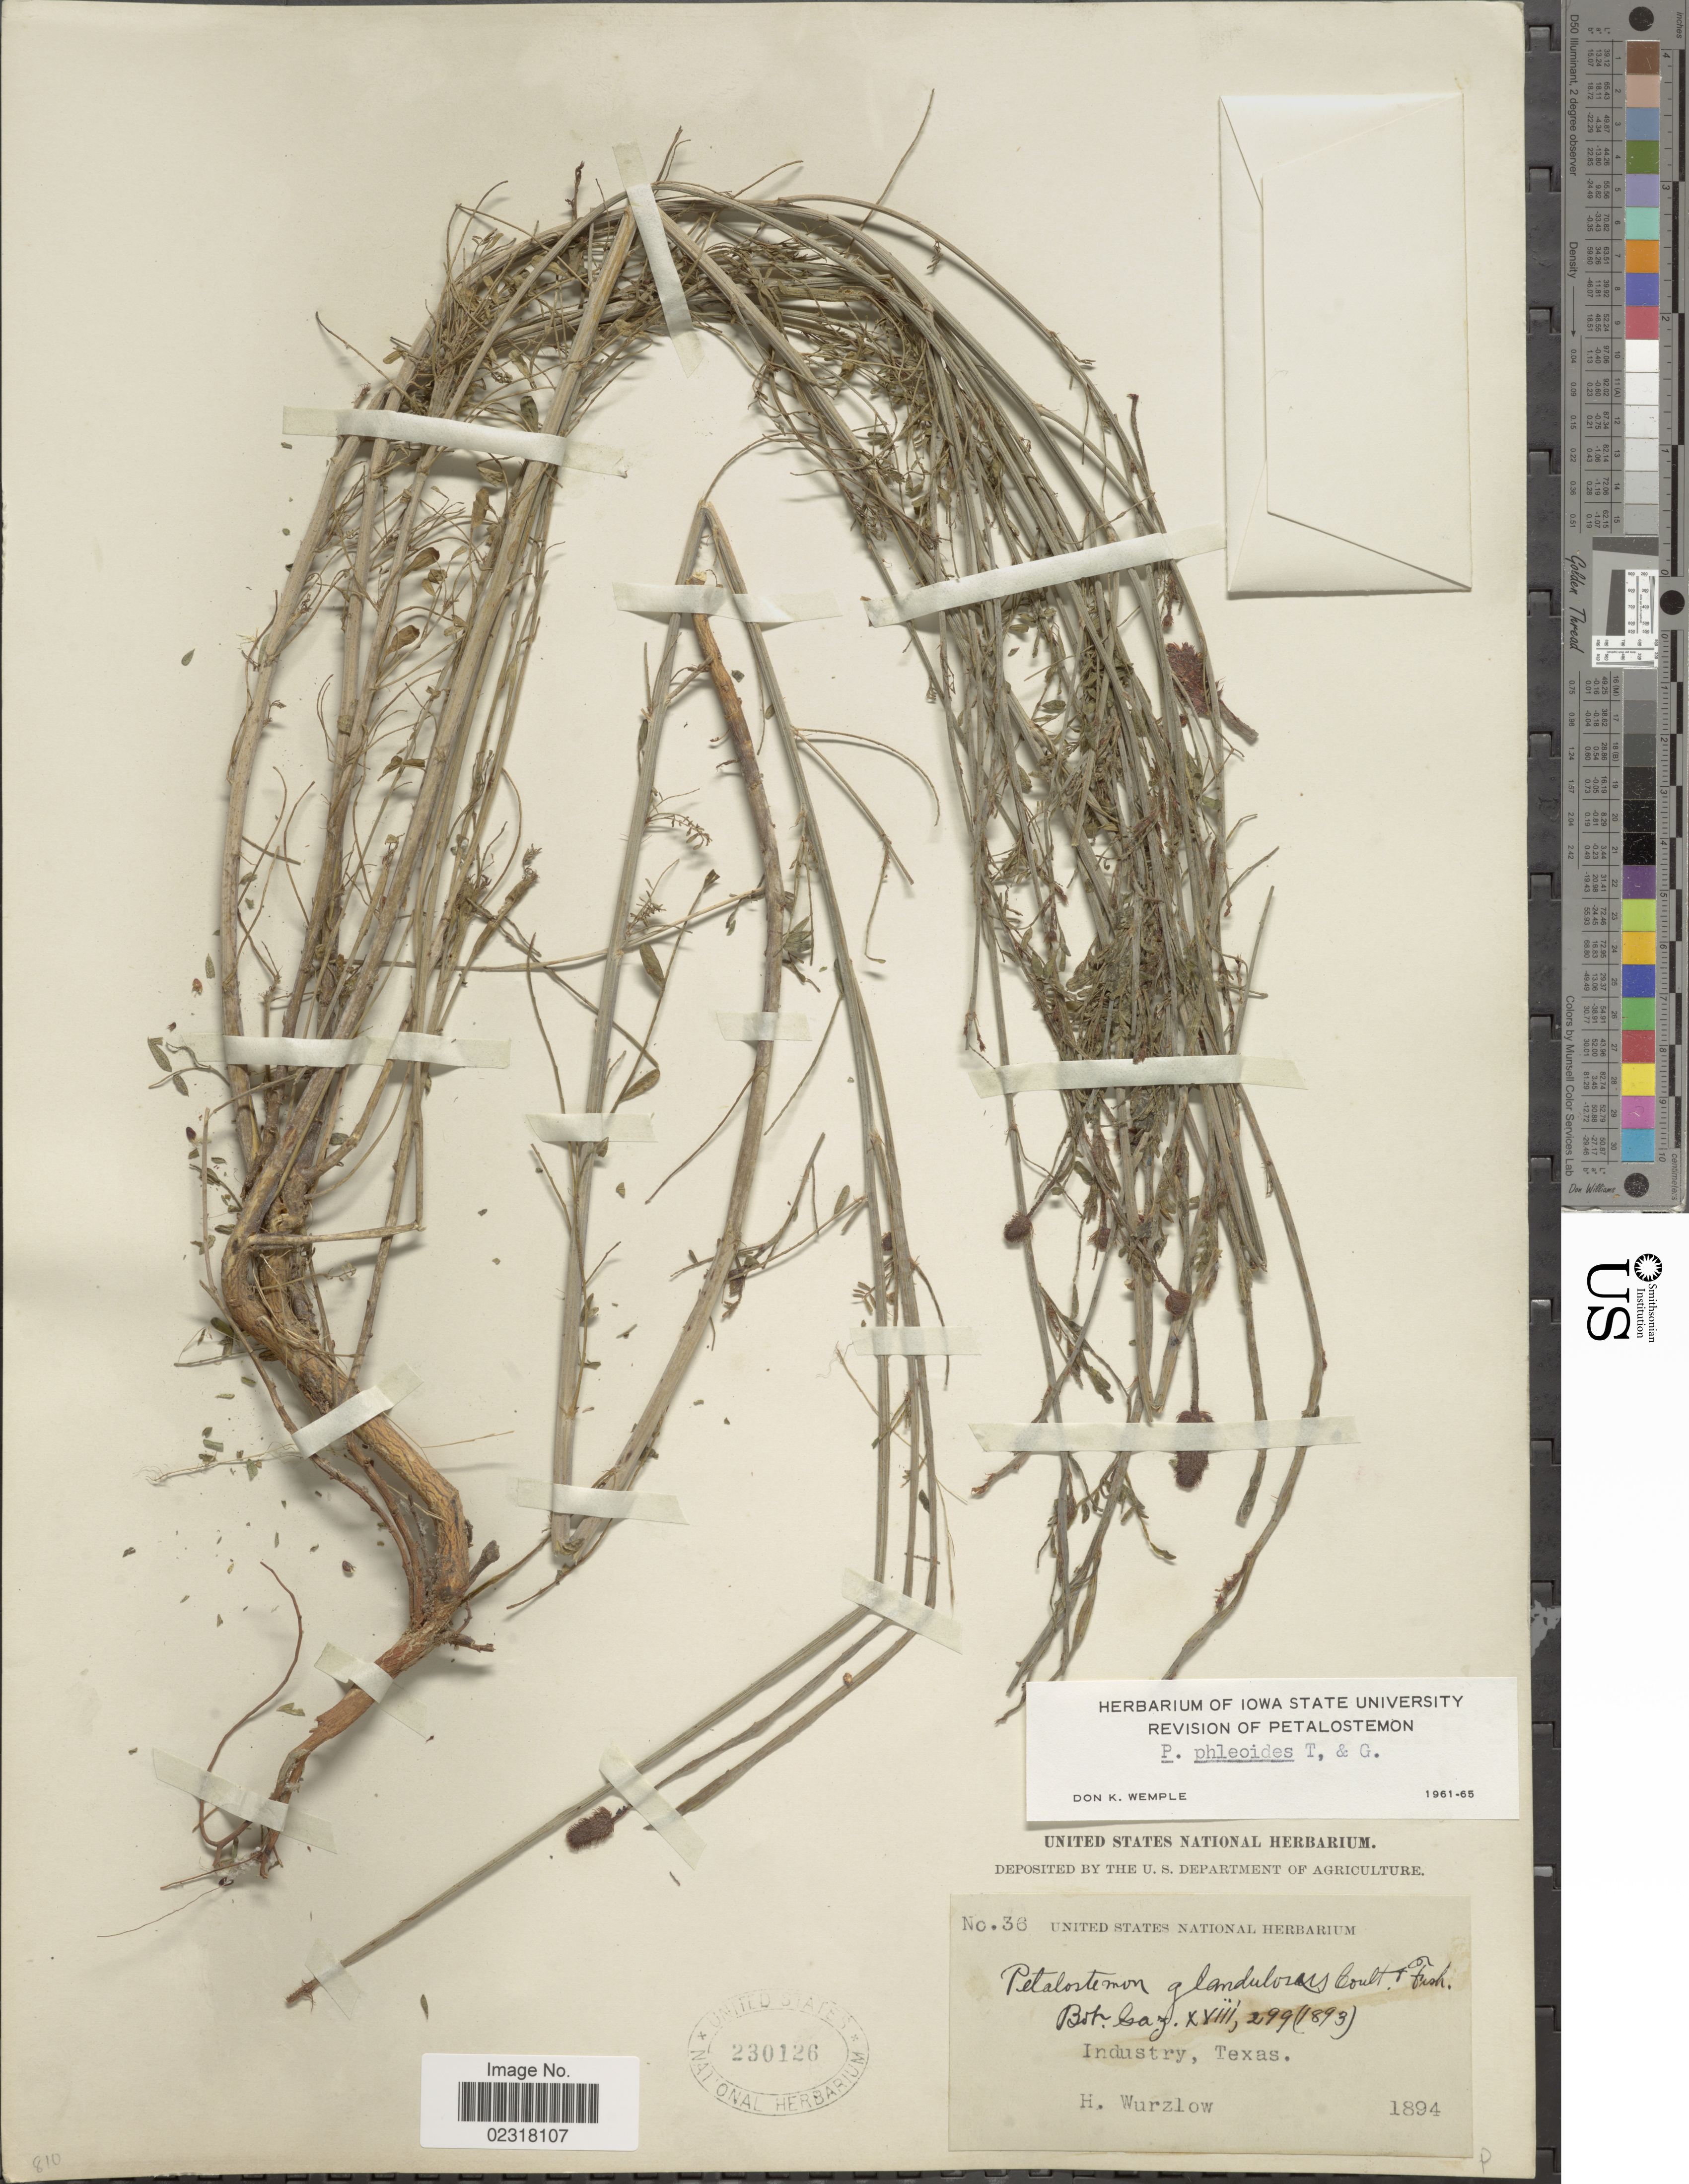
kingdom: Plantae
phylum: Tracheophyta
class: Magnoliopsida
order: Fabales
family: Fabaceae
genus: Dalea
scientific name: Dalea phleoides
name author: (Torr. & A. Gray) Shinners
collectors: H. Wurzlow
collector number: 36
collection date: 1894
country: United States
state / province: Texas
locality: Industry.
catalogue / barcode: US 230126